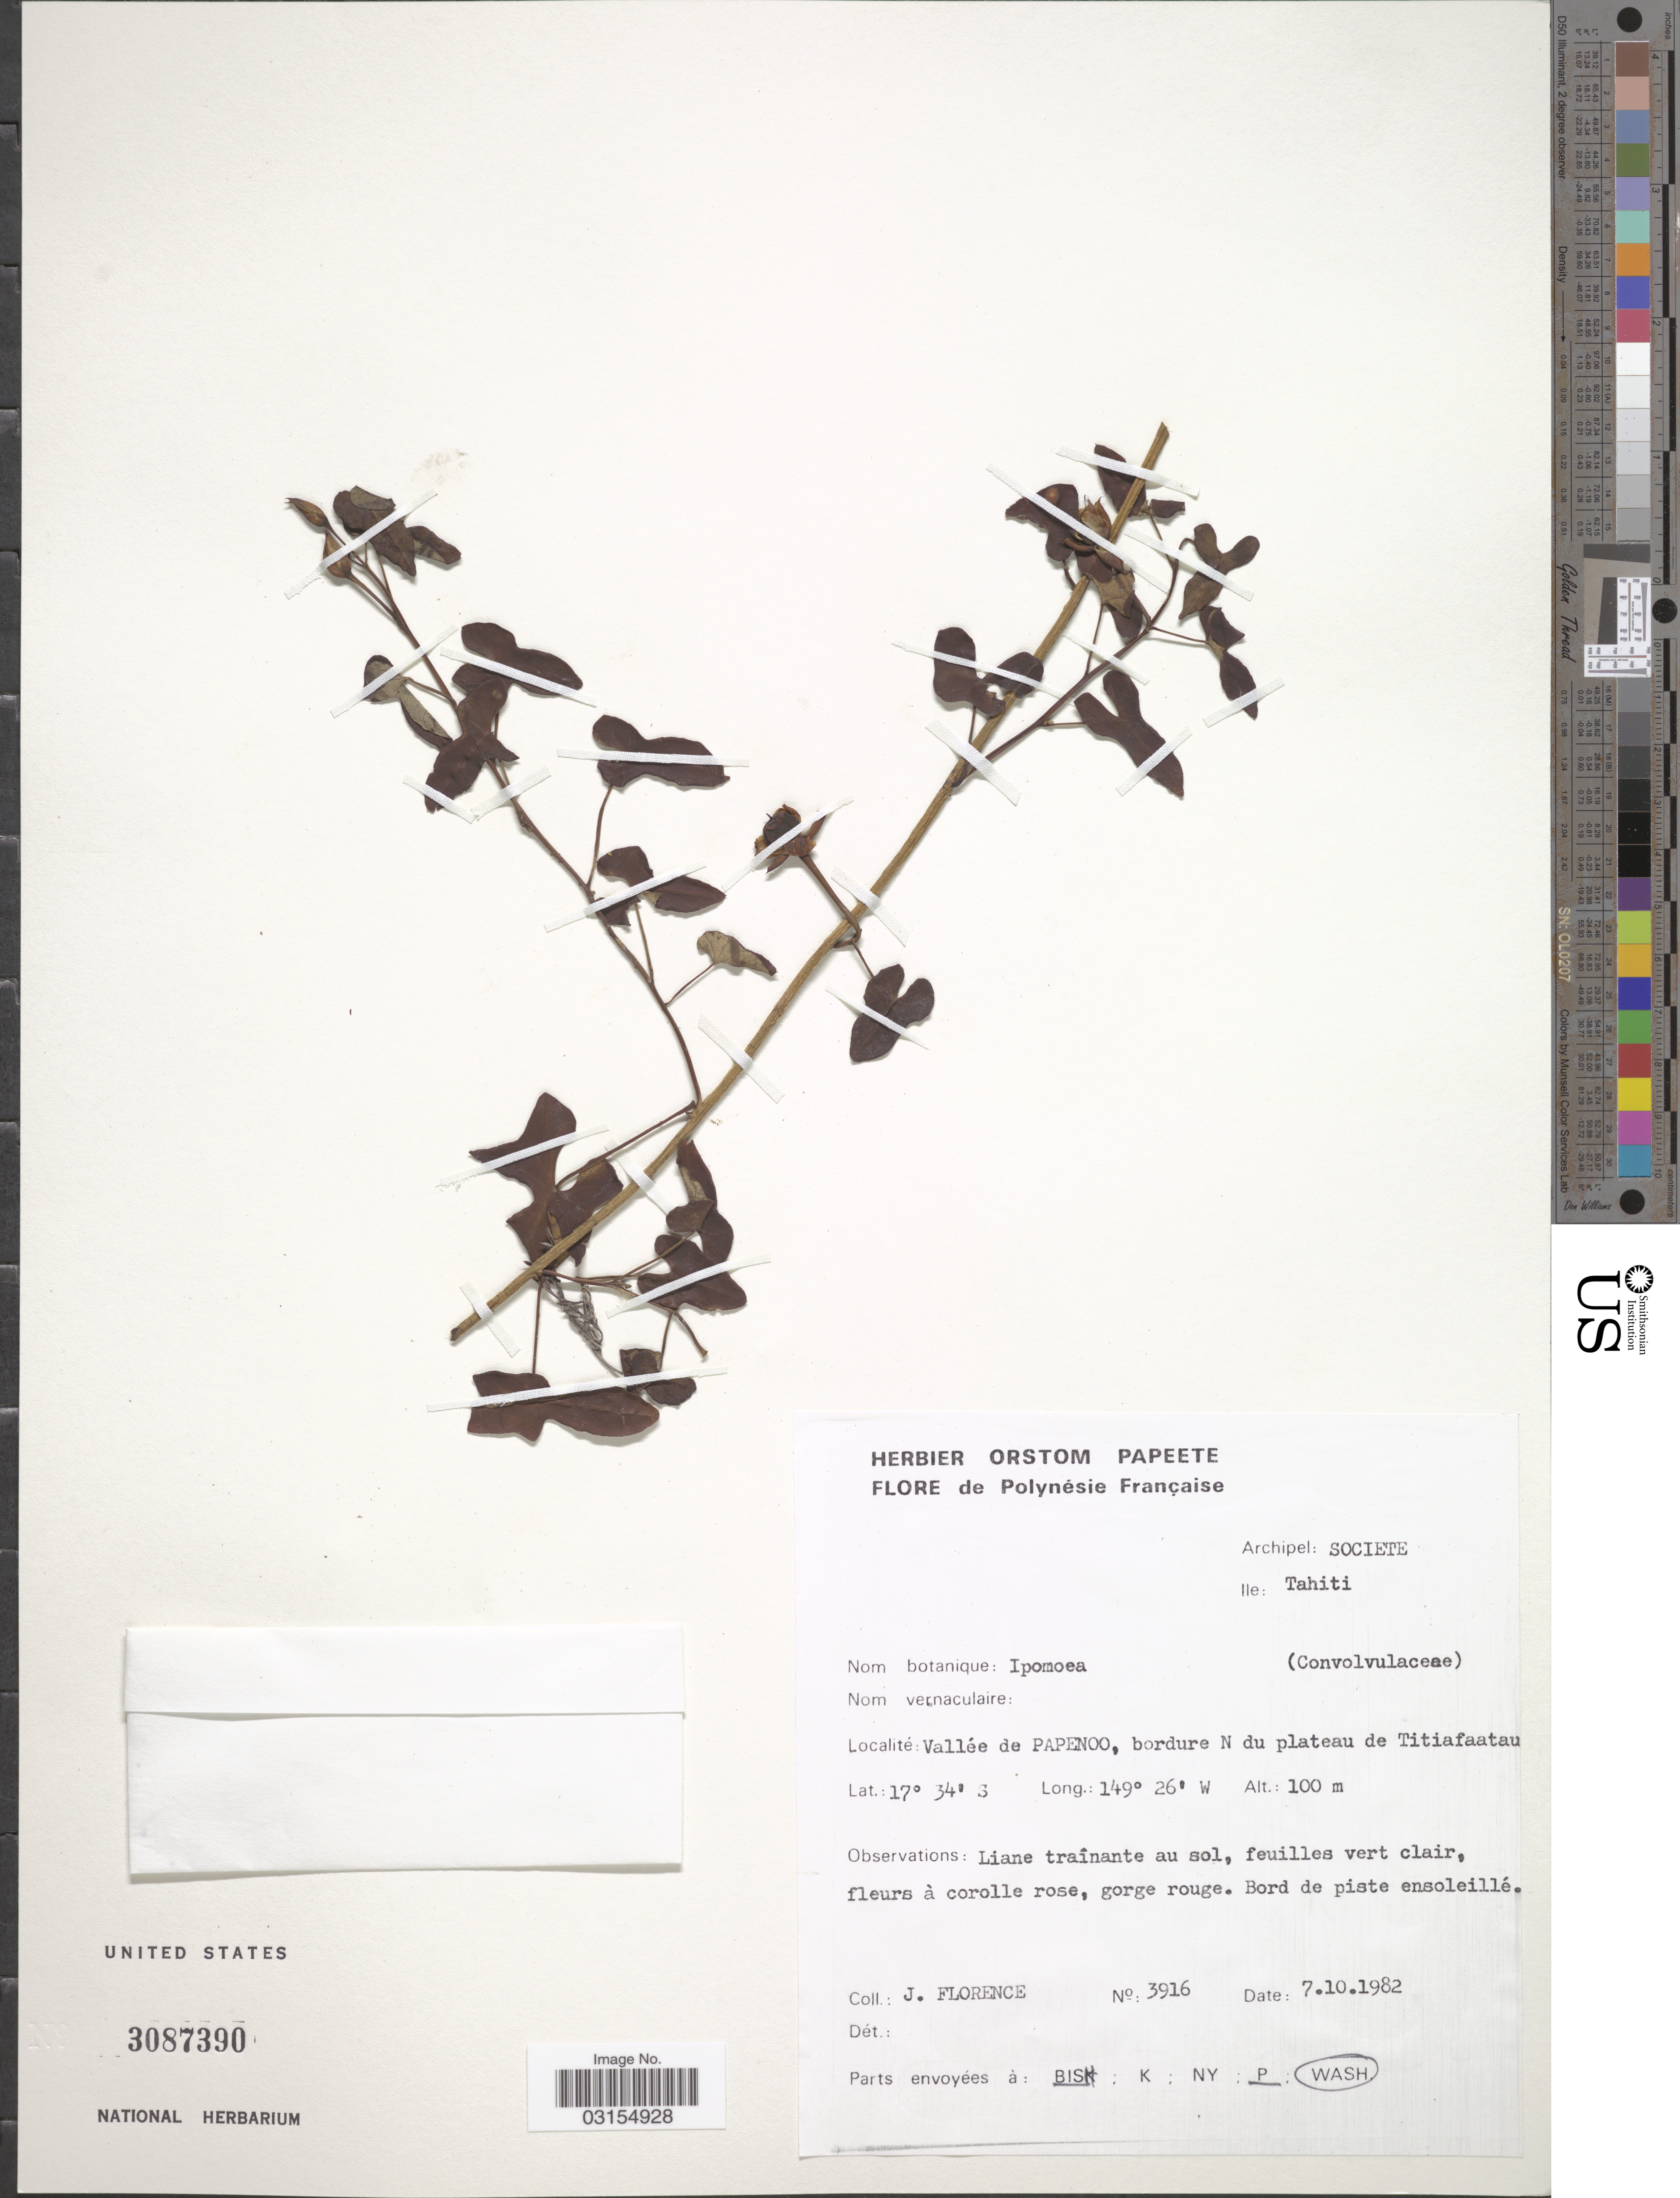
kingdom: Plantae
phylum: Tracheophyta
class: Magnoliopsida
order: Solanales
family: Convolvulaceae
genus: Ipomoea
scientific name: Ipomoea littoralis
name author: Blume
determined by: Staples, G. W.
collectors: J. Florence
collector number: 3916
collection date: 1982-10-07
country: French Polynesia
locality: Polynésie Française. Archipel: Societe, Ile: Tahiti. Vallée de Papenoo, bordure N du plateau de Titiafaatau.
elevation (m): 100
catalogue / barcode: US 3087390